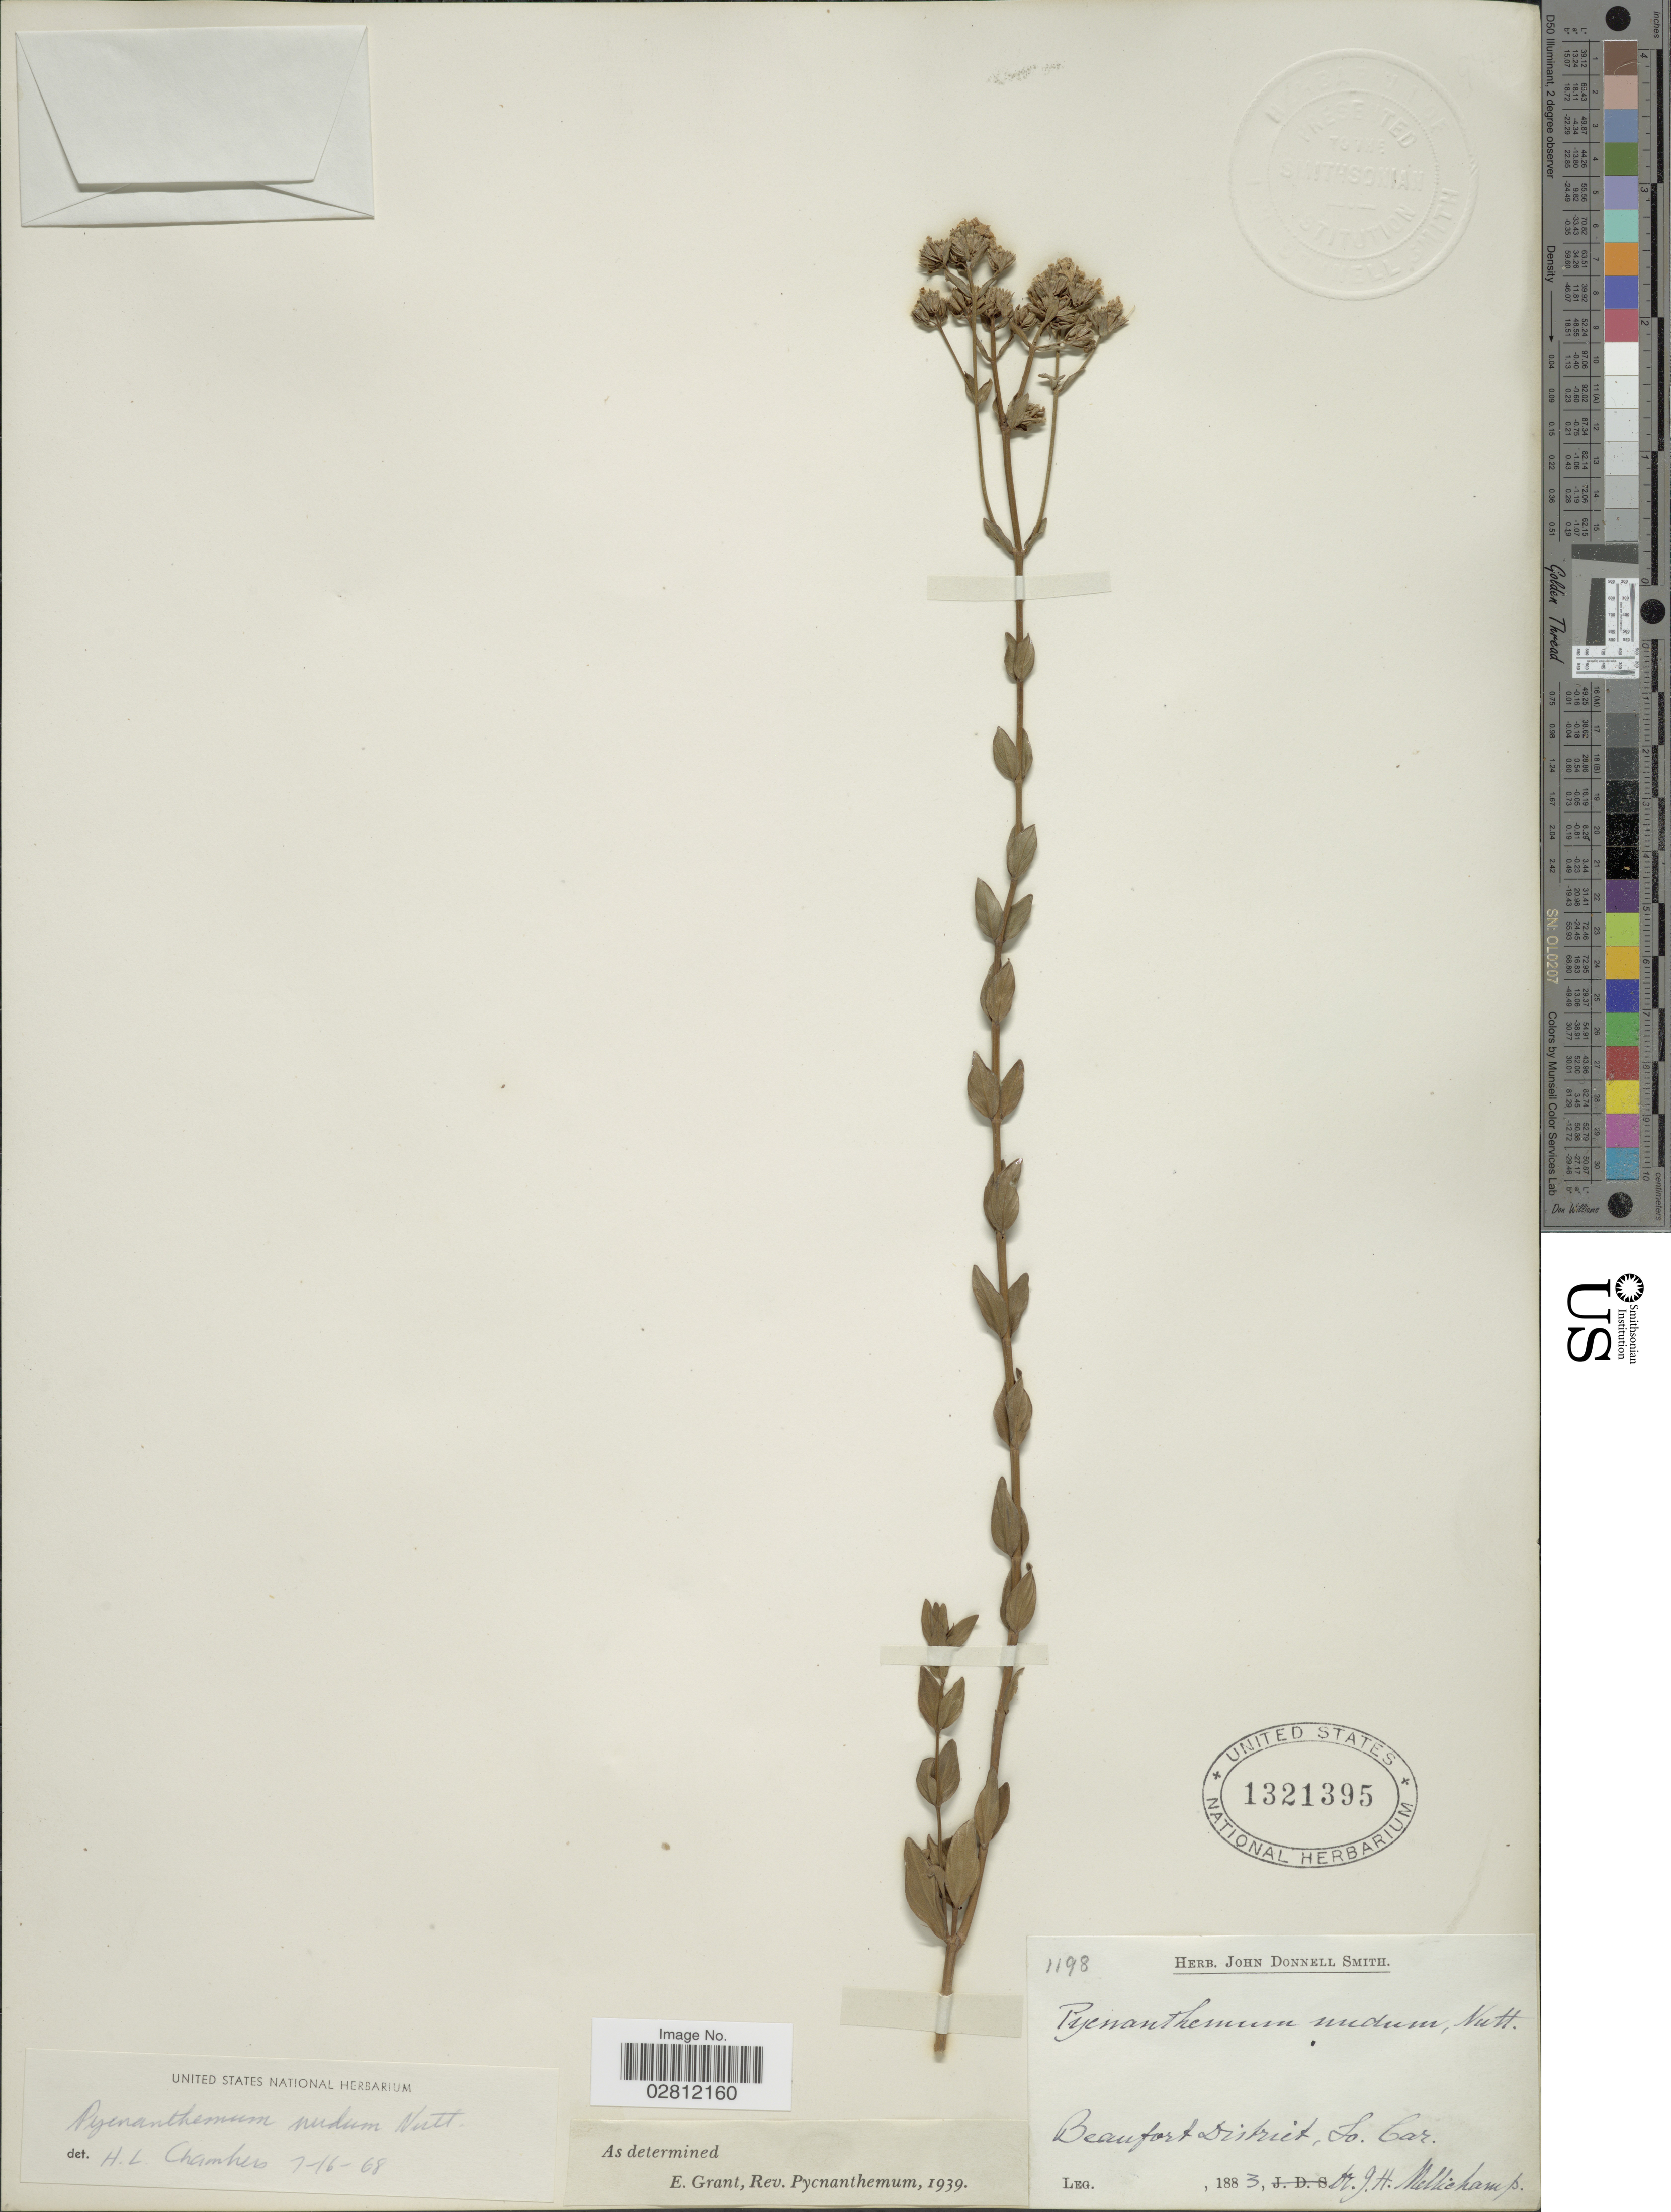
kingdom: Plantae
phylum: Tracheophyta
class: Magnoliopsida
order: Lamiales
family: Lamiaceae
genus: Pycnanthemum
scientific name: Pycnanthemum nudum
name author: Nutt.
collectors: J. H. Mellichamp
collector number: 1198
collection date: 1883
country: United States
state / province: South Carolina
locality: Beaufort District.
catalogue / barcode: US 1321395